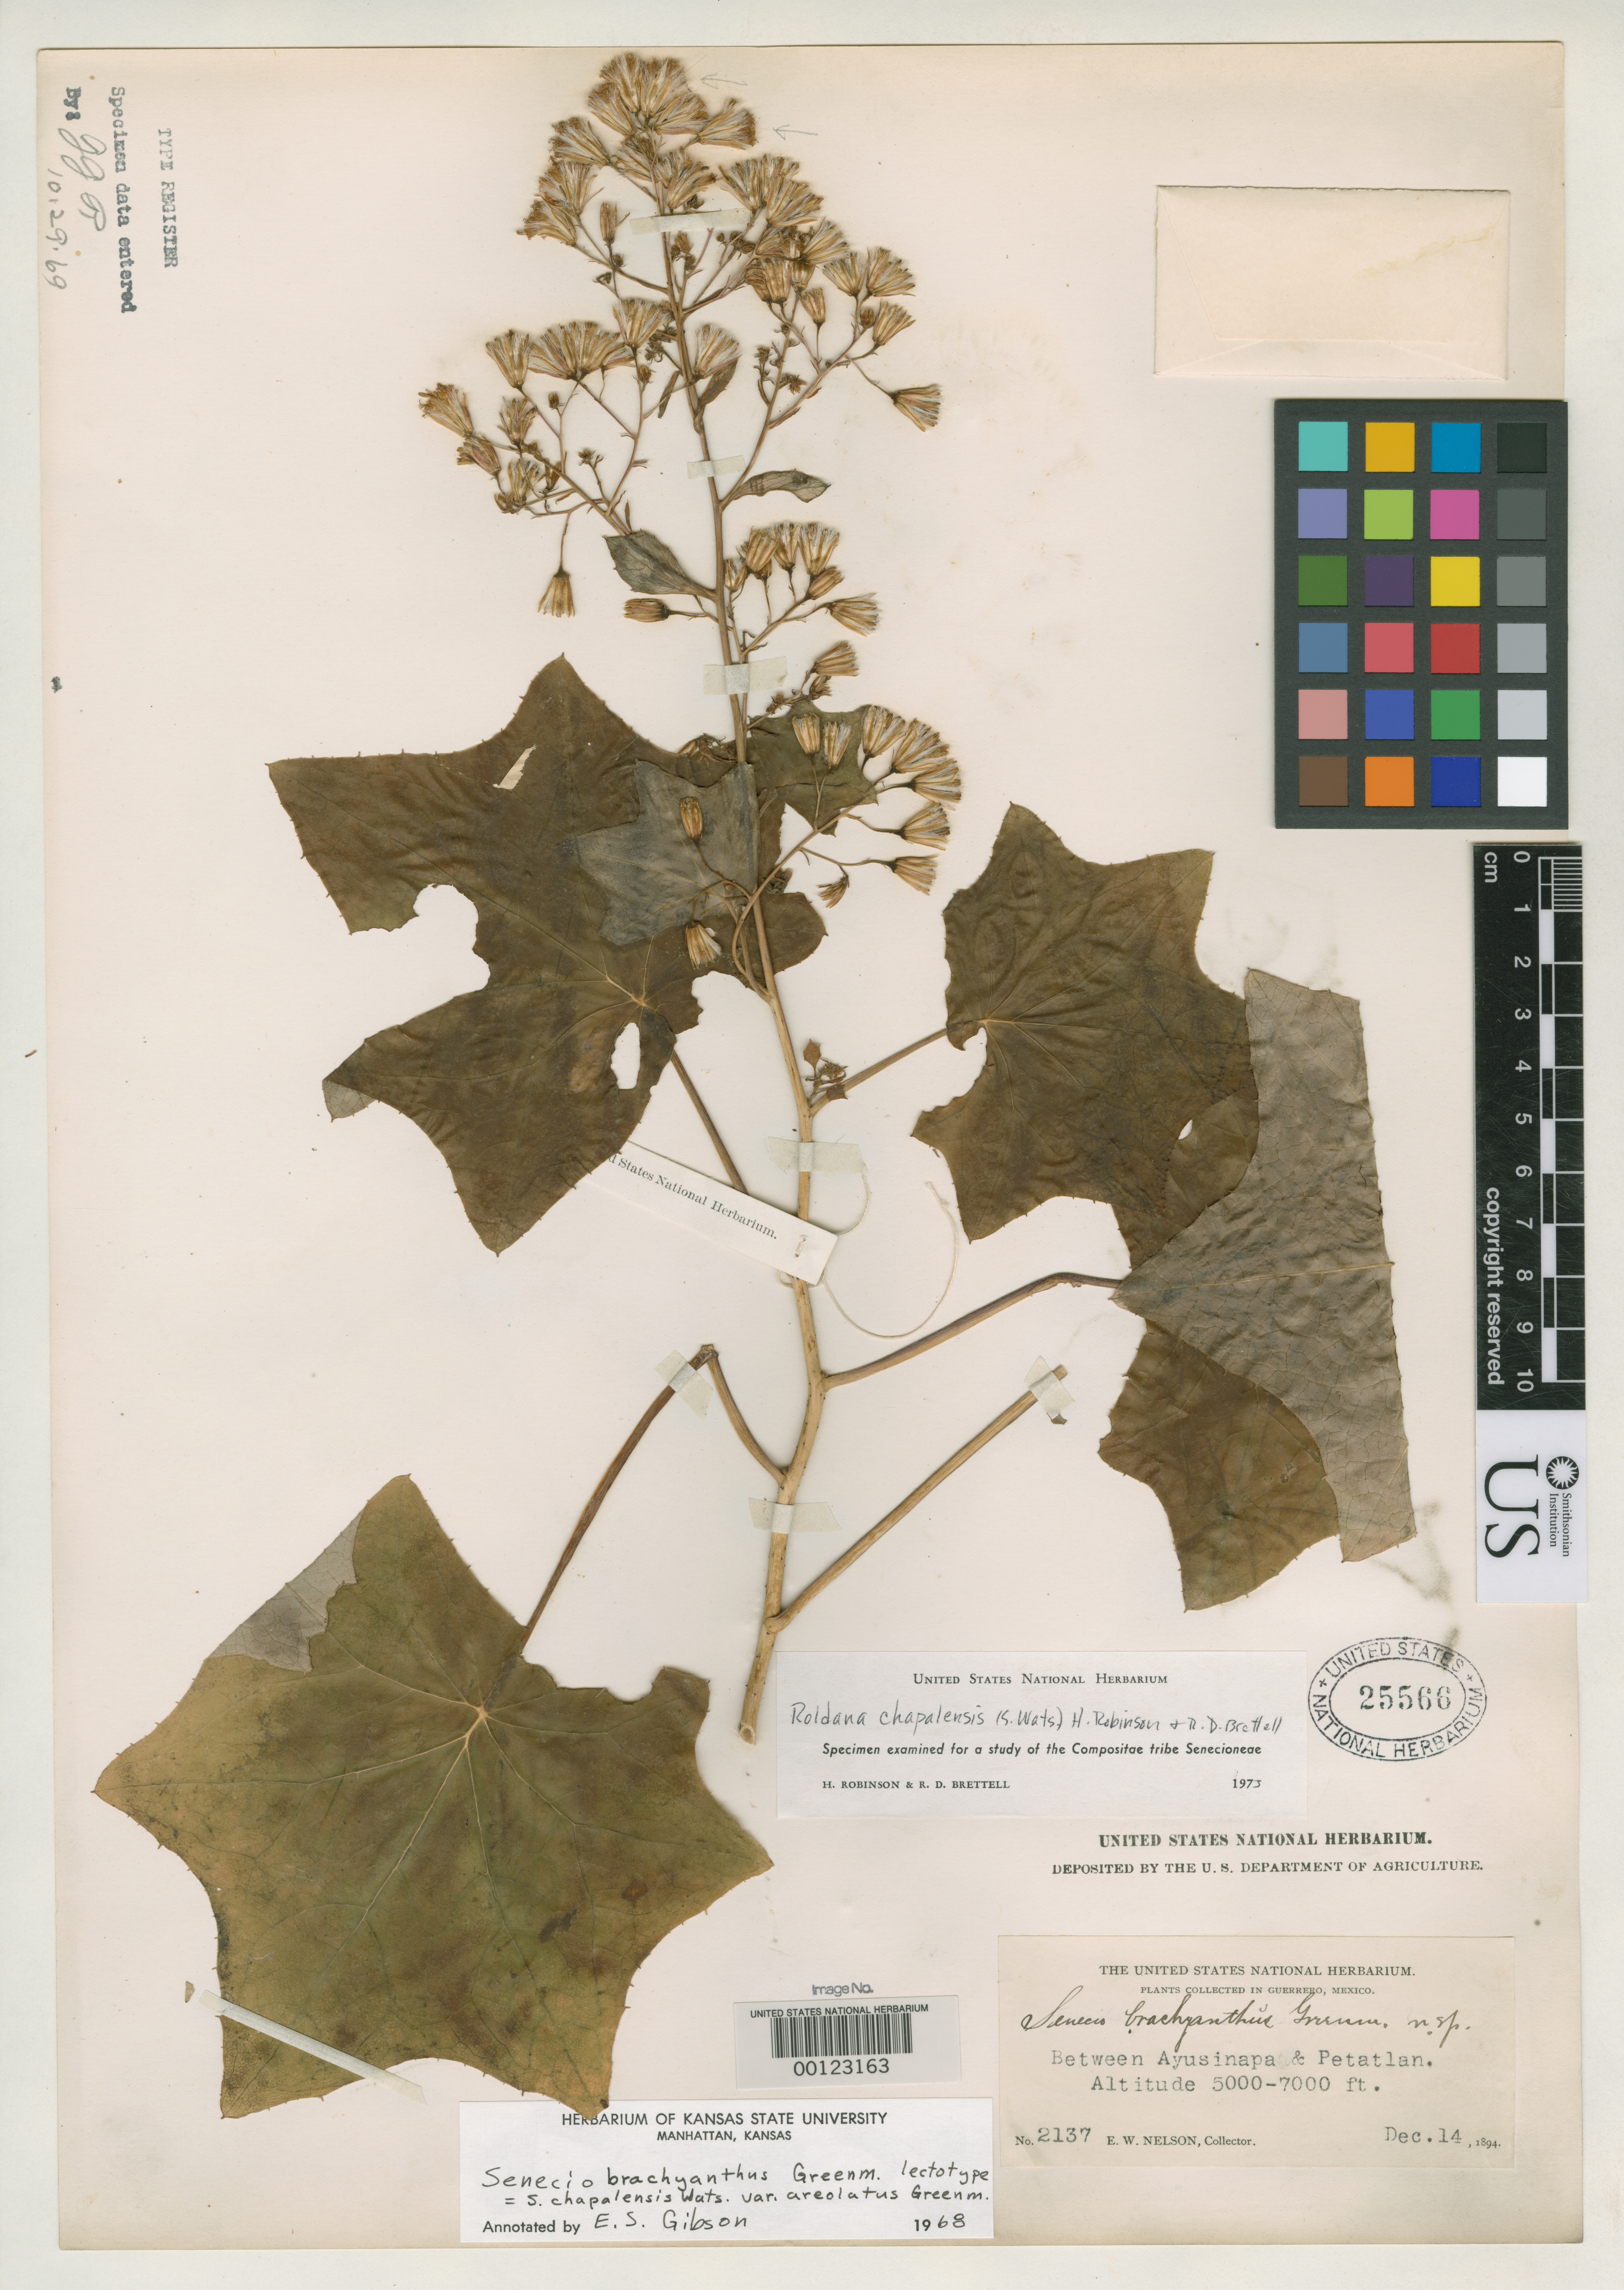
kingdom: Plantae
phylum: Tracheophyta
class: Magnoliopsida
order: Asterales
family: Asteraceae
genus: Senecio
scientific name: Senecio brachyanthus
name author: Greenm.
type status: Lectotype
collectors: E. W. Nelson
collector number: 2137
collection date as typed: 14 Dec 1894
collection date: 1894-12-14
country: Mexico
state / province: Guerrero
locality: Between Ayusinapa and Petatlan.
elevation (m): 1540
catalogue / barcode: US 25566